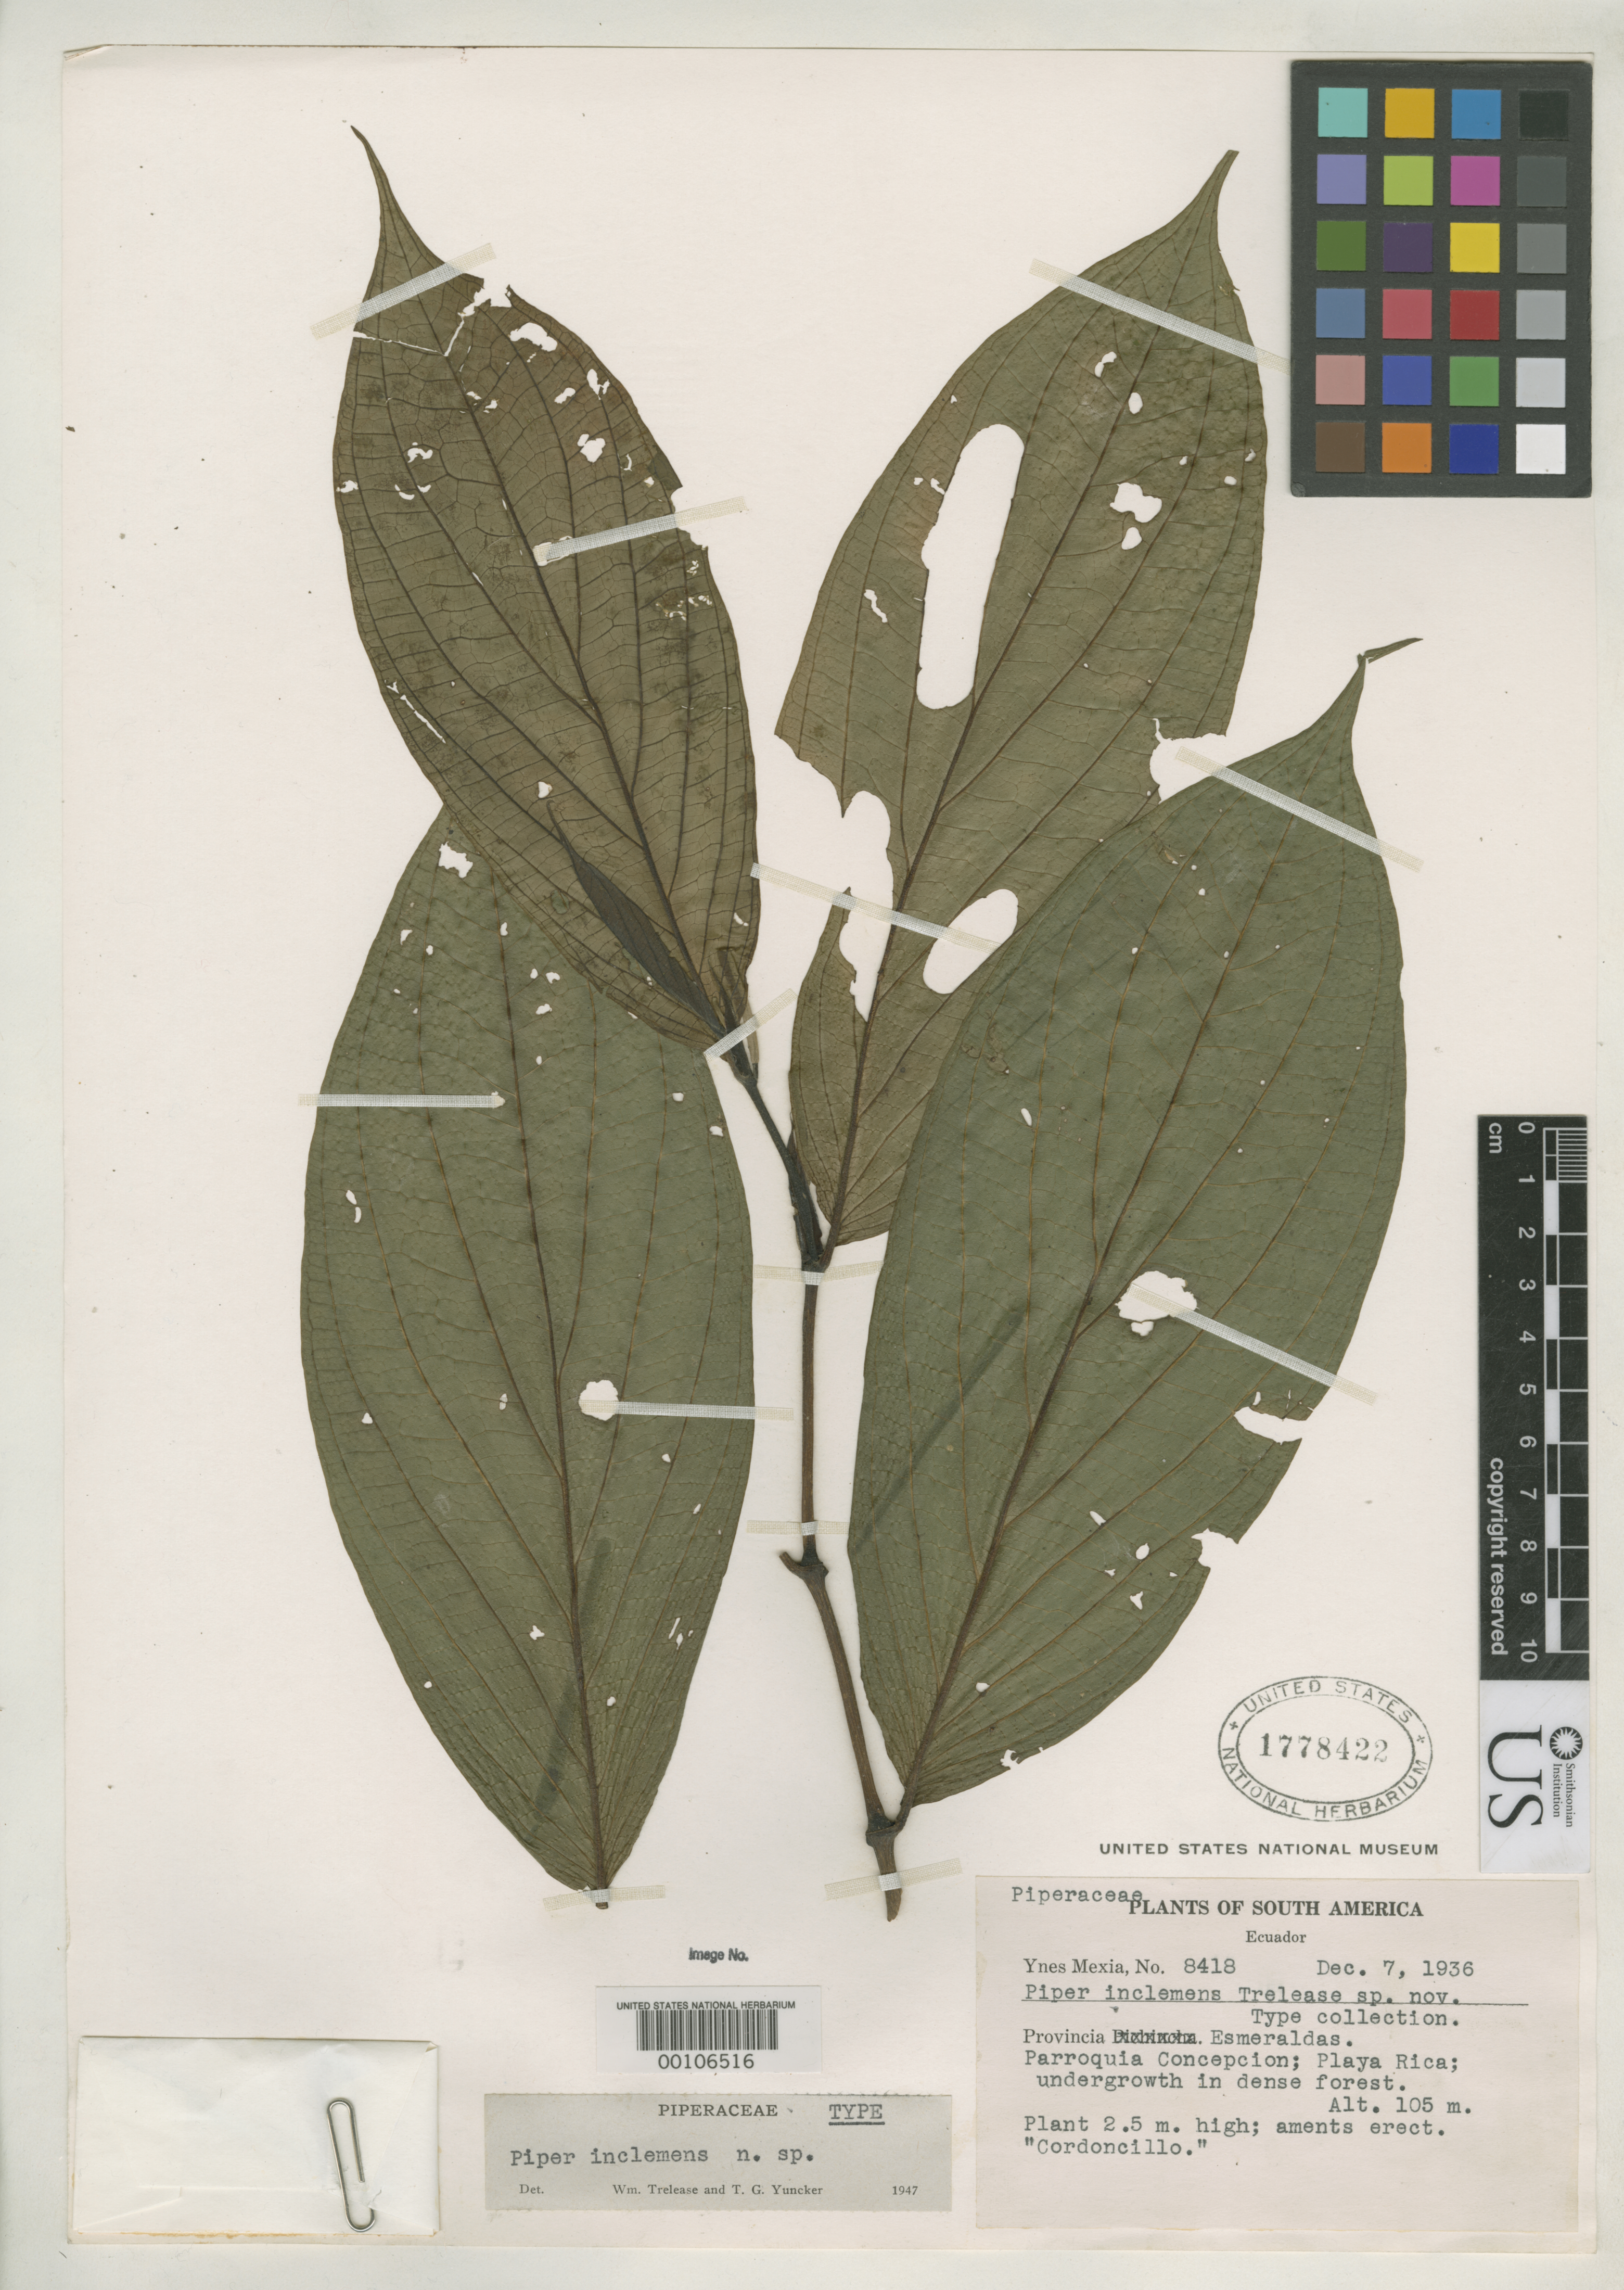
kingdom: Plantae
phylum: Tracheophyta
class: Magnoliopsida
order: Piperales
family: Piperaceae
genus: Piper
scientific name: Piper inclemens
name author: Trel. & Yunck.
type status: Holotype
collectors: Y. Mexia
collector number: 8418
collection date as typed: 07 Dec 1936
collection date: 1936-12-07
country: Ecuador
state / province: Esmeraldas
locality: Parroquia Concepcion, Playa Rica.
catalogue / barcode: US 1778422